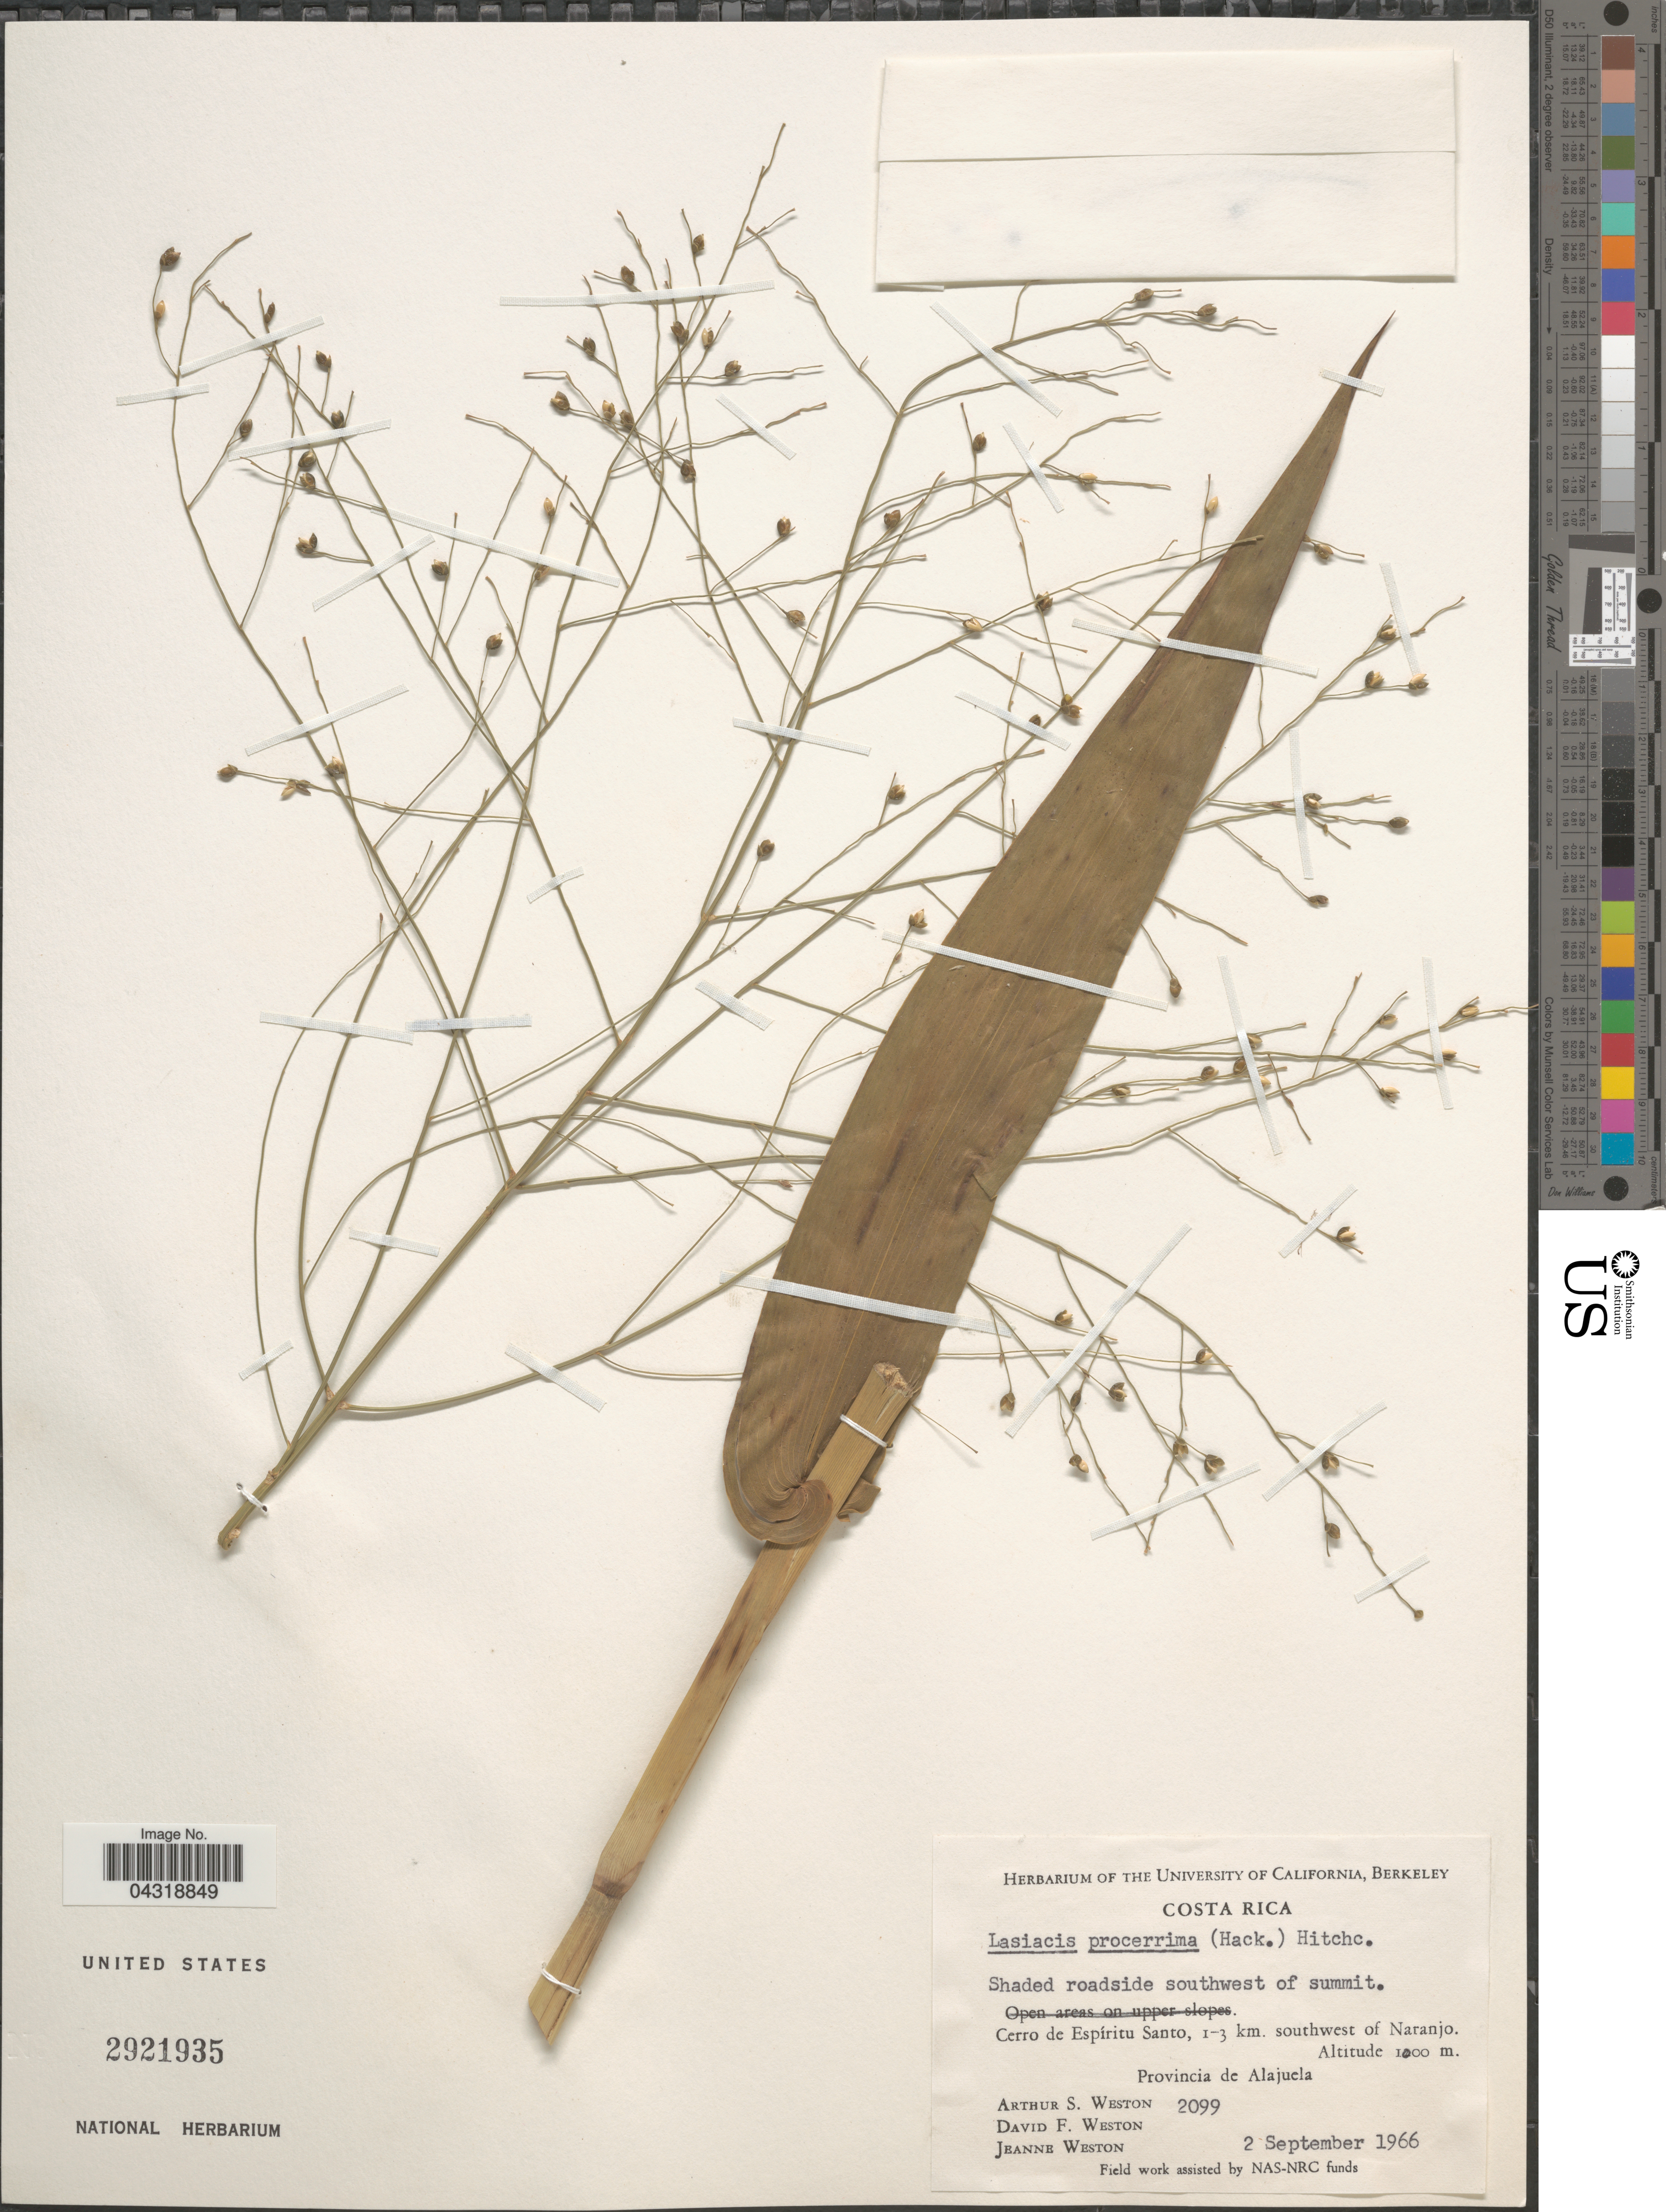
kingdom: Plantae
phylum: Tracheophyta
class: Liliopsida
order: Poales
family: Poaceae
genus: Lasiacis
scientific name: Lasiacis procerrima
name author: (Hack.) Hitchc.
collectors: A. Weston, D. Weston & J. Weston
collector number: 2099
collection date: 1966-09-02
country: Costa Rica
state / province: Alajuela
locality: Shaded roadside southwest of summit. Cerro de Espíritu Santo, 1-3 km. southwest of Naranjo.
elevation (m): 1000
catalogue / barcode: US 2921935